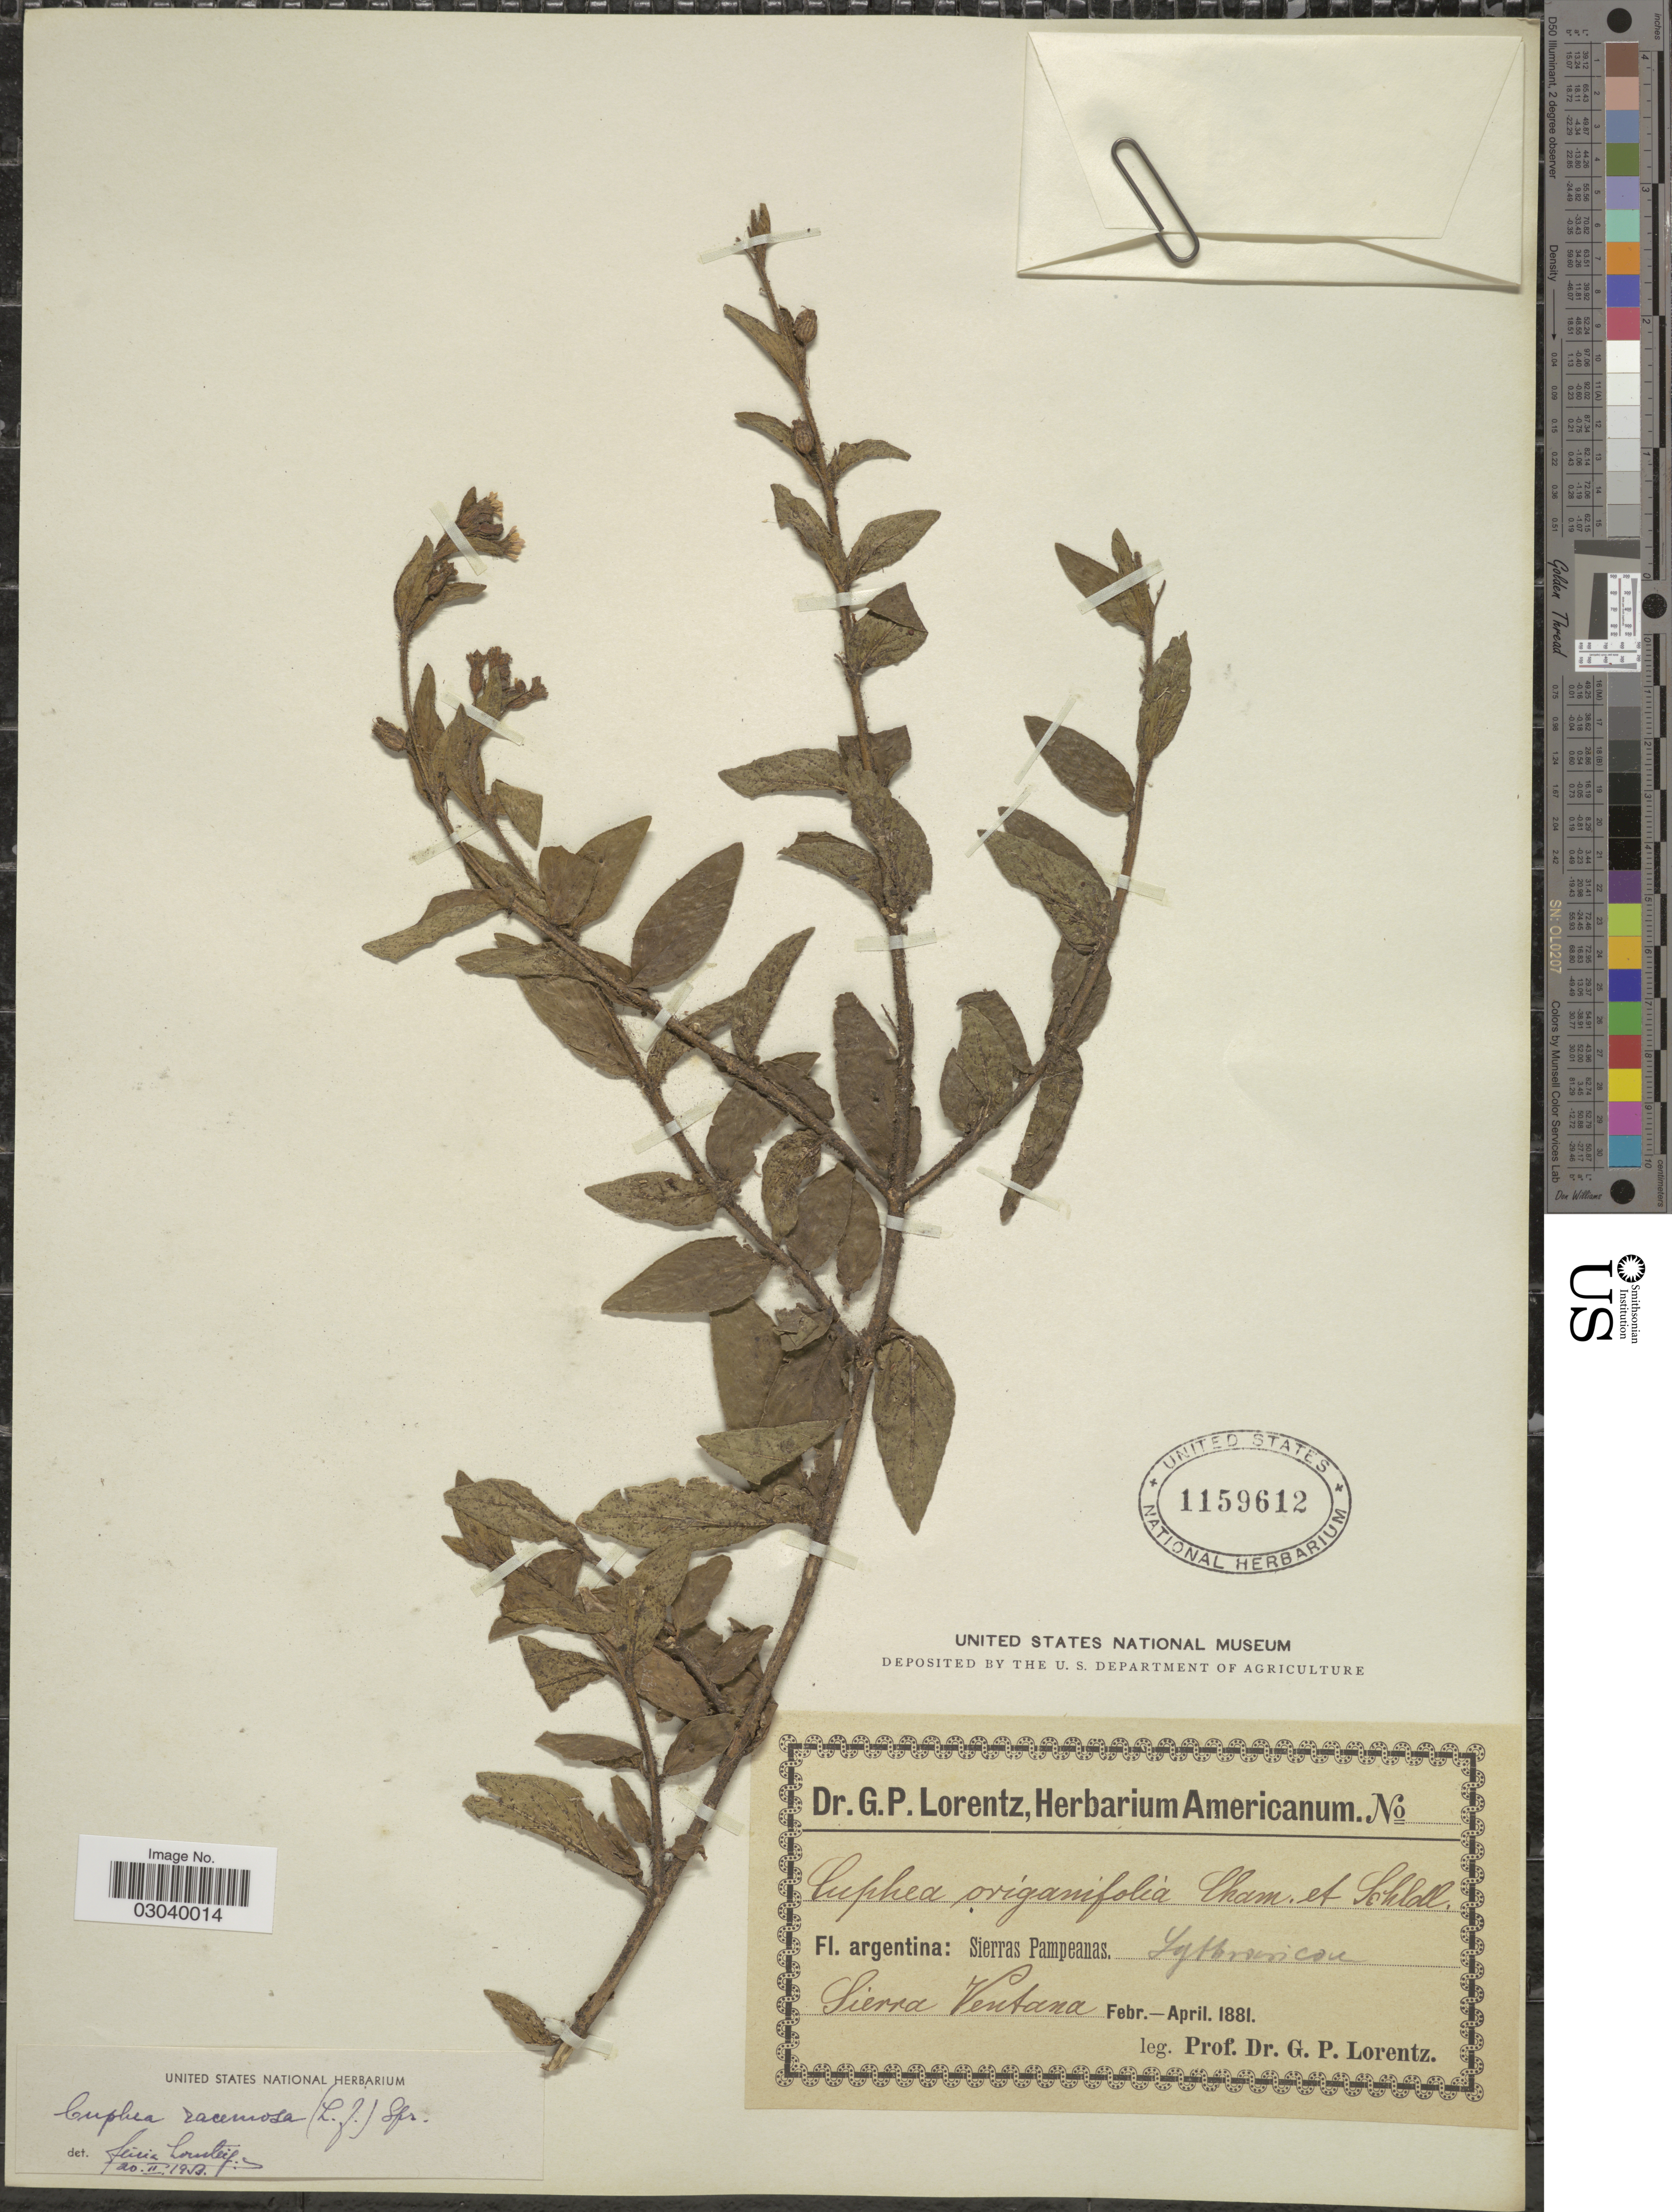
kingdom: Plantae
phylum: Tracheophyta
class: Magnoliopsida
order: Myrtales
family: Lythraceae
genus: Cuphea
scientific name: Cuphea racemosa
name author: (L. f.) Spreng.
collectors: G. Lorentz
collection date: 1881-02/1881-04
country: Argentina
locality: Sierras Pampeanas, Sierra Ventana.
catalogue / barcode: US 1159612